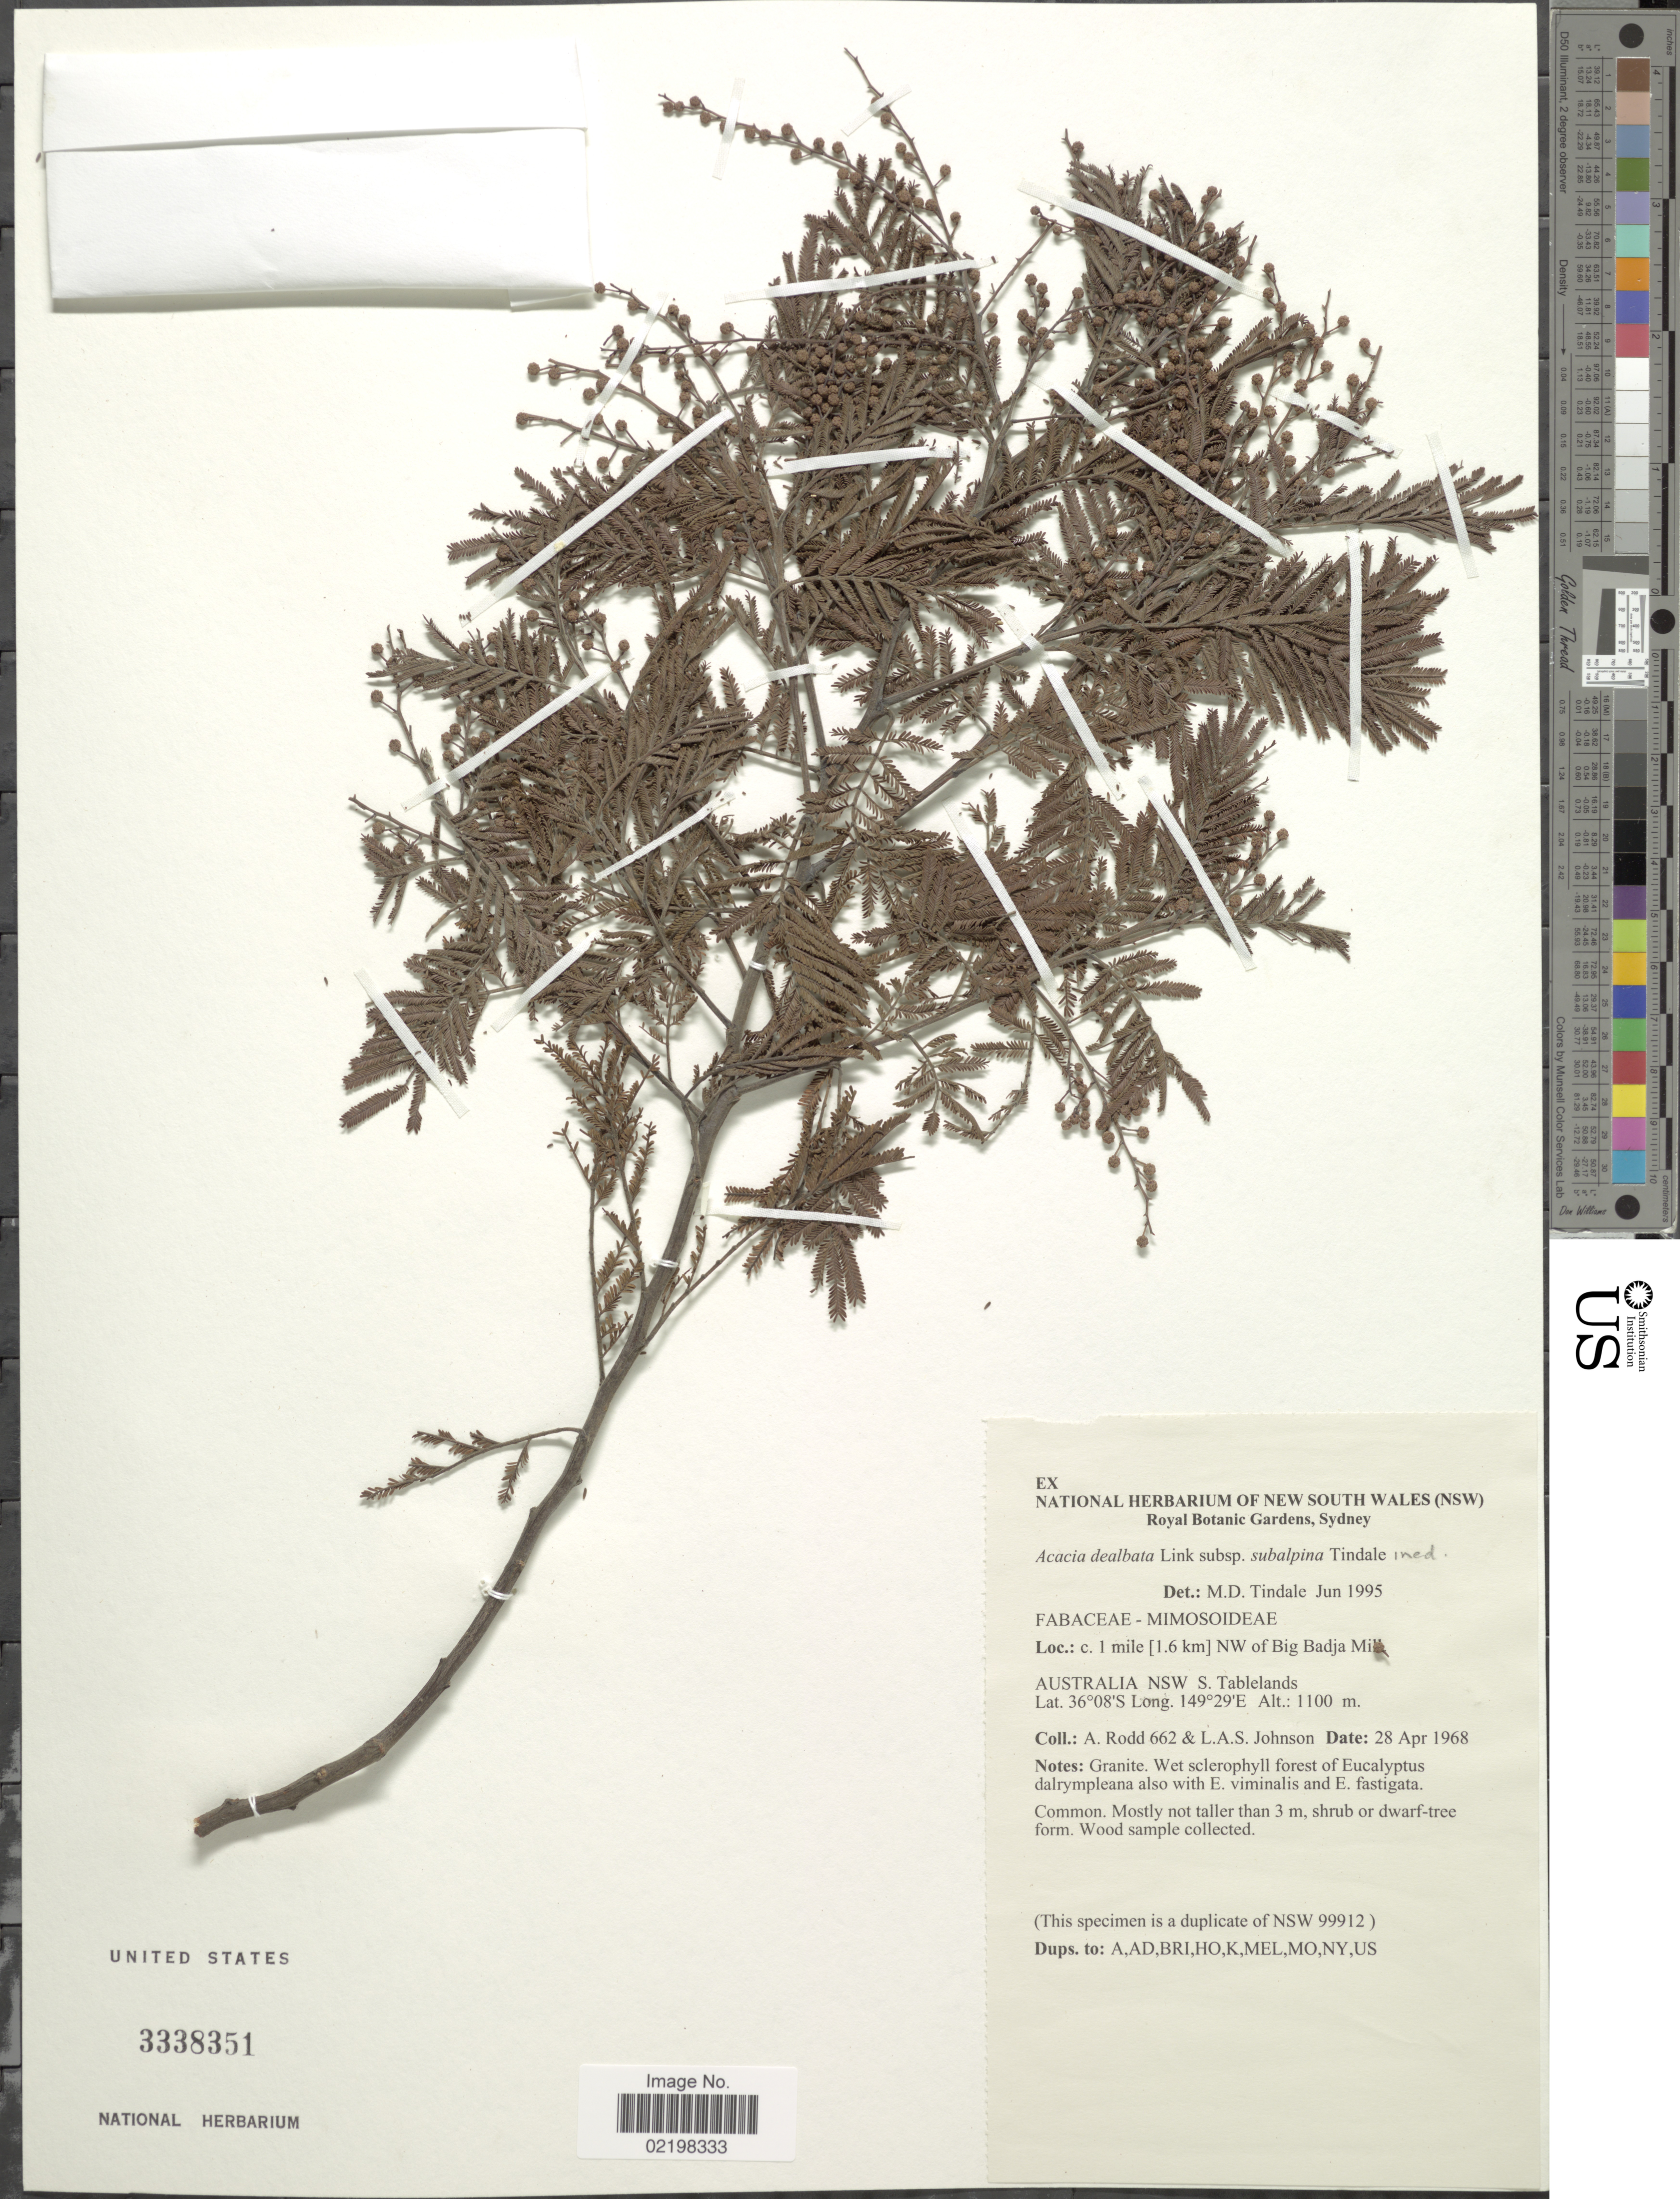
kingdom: Plantae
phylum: Tracheophyta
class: Magnoliopsida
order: Fabales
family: Fabaceae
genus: Acacia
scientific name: Acacia decurrens var. dealbata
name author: (Link) Maiden ex F. Muell.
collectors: A. Rodd & L. A. S. Johnson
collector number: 662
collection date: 1968-04-28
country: Australia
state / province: New South Wales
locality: Australia NSW S. Tablelands. c. 1 mile (1.6 km) NW of Big Badja Mix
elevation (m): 1100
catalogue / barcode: US 3338351